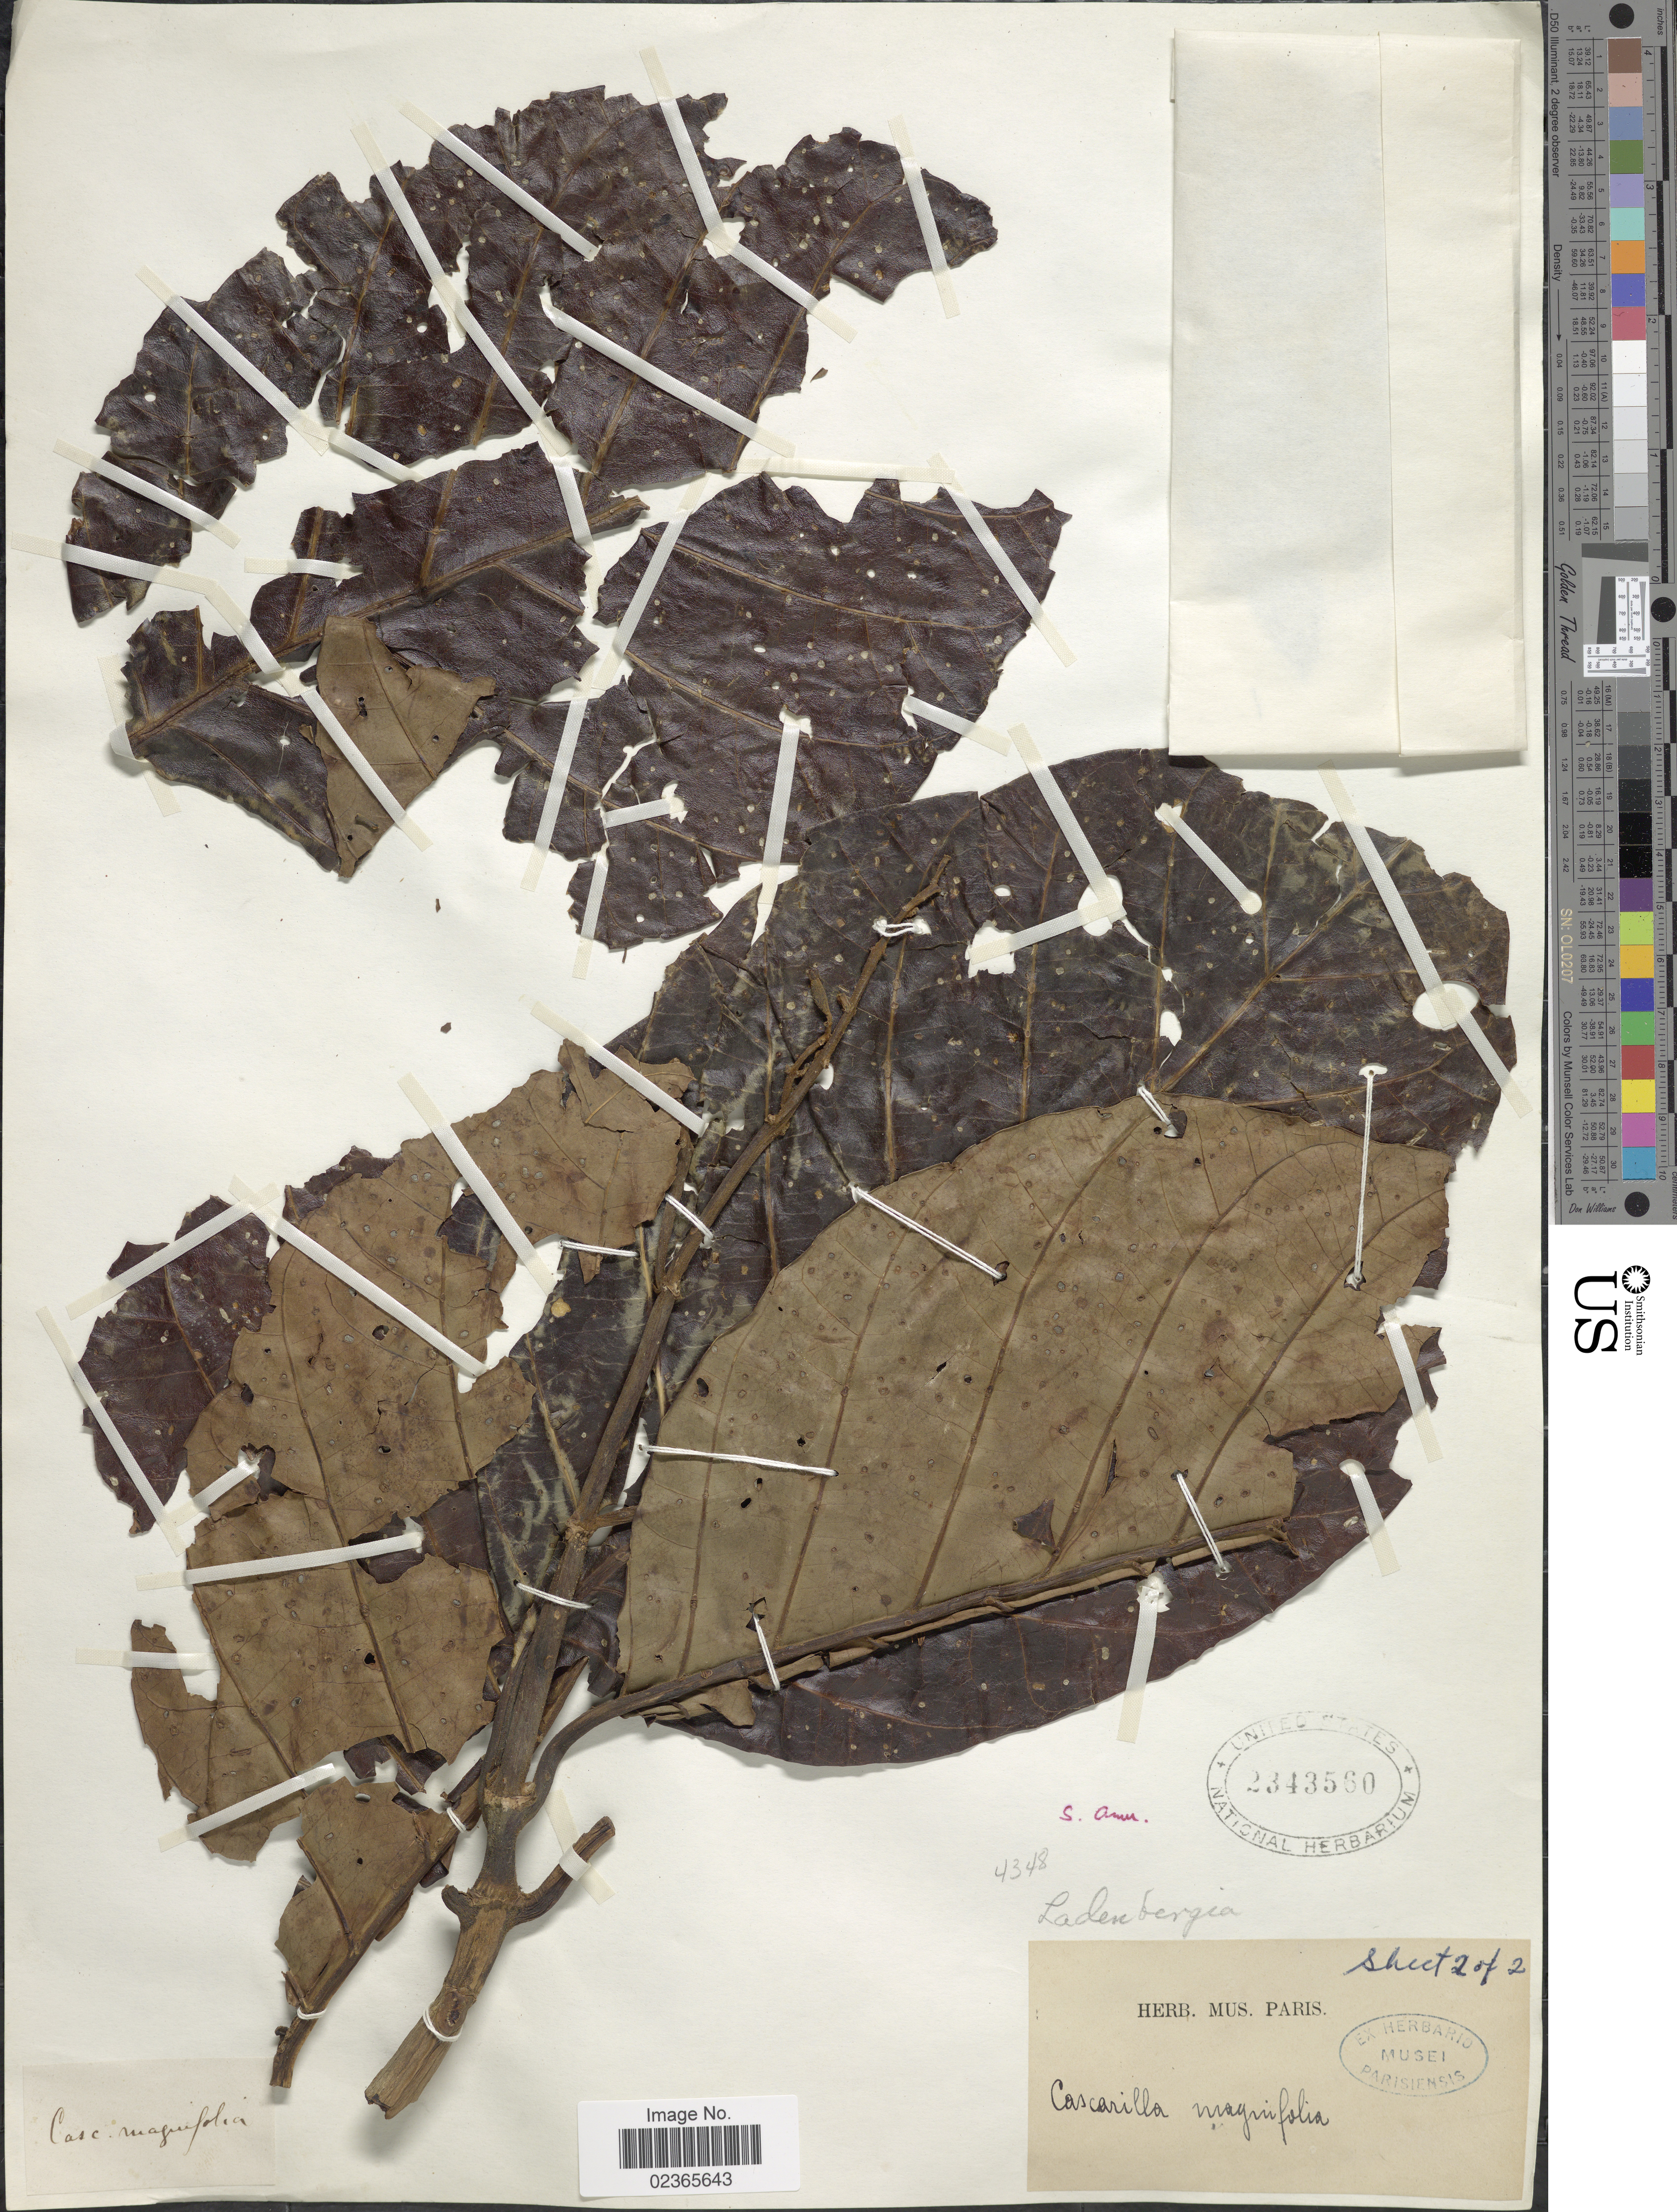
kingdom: Plantae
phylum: Tracheophyta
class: Magnoliopsida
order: Gentianales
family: Rubiaceae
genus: Ladenbergia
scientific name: Ladenbergia sp.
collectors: ex herb. Musei Parisiensis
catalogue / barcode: US 2343560